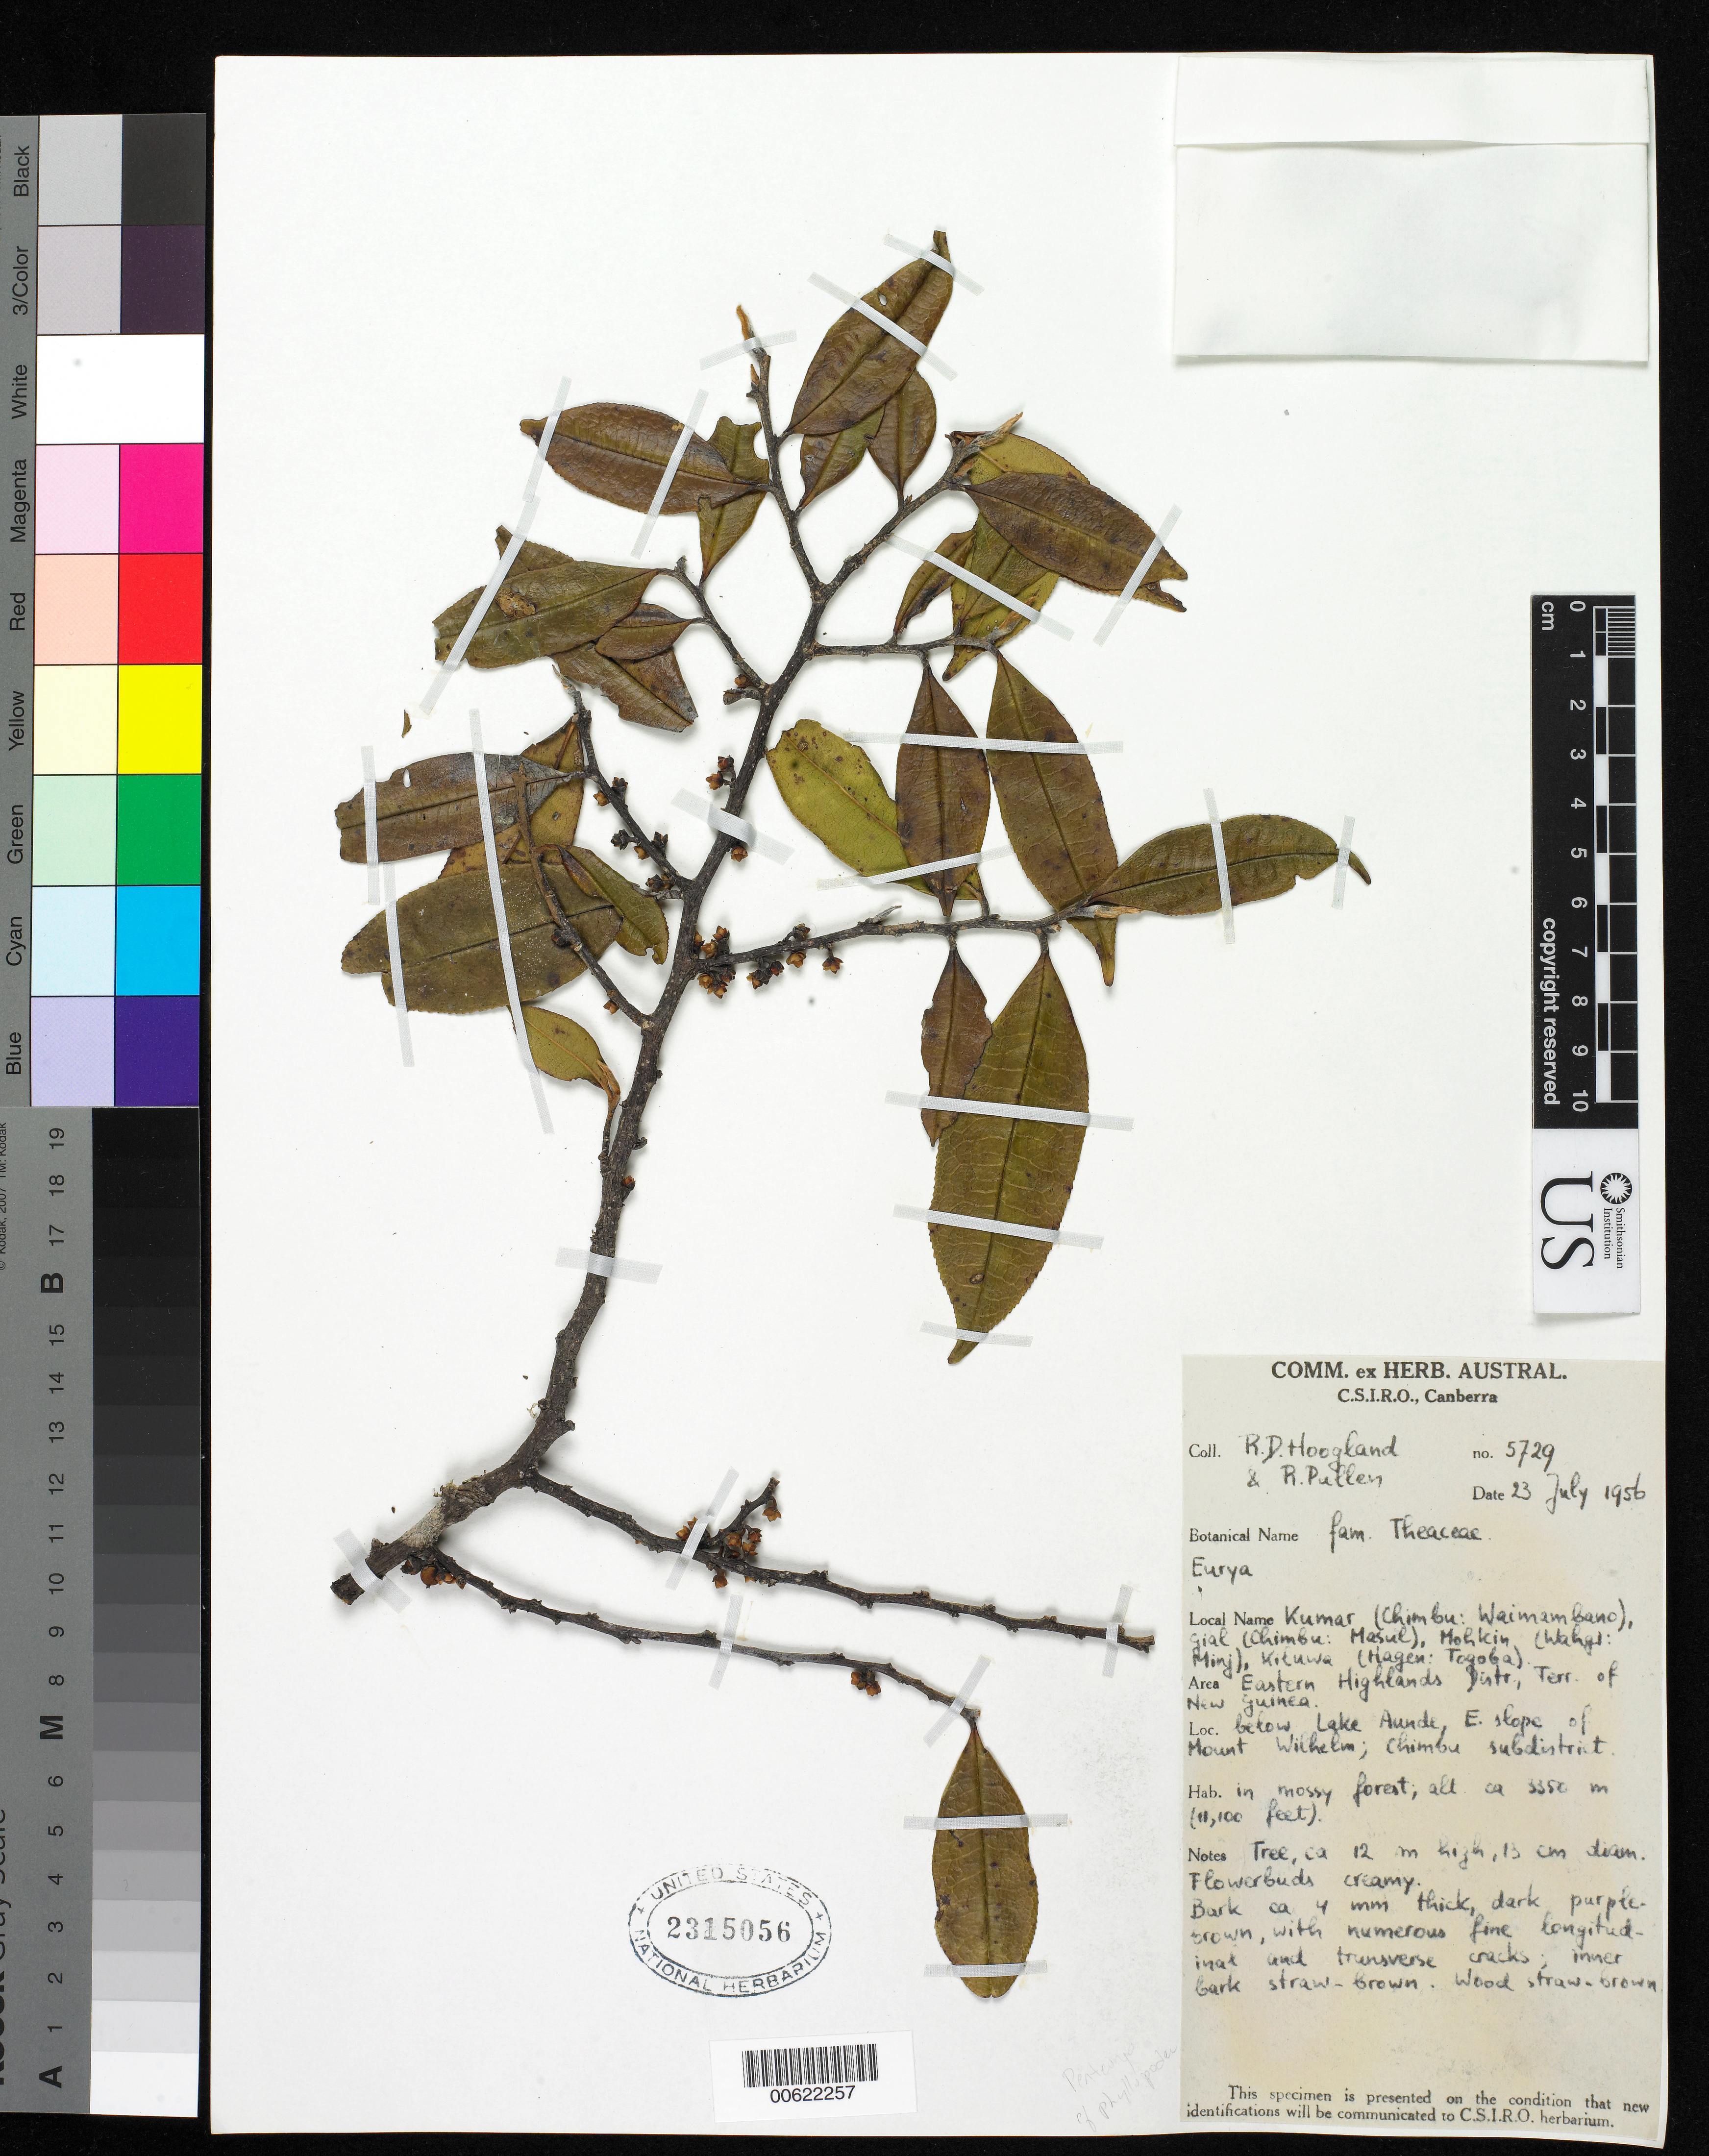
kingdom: Plantae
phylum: Tracheophyta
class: Magnoliopsida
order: Ericales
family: Pentaphylacaceae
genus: Eurya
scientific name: Eurya sp.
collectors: R. D. Hoogland & R. Pullen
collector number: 5729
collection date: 1956-07-23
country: Papua New Guinea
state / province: Eastern Highlands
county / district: Chimbu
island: New Guinea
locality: Below Lake Aunde, E. slope of Mount Wilhelm, Chimbu Subdistrict, Eastern Highlands District, Terr. of New Guinea.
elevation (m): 3350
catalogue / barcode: US 2315056